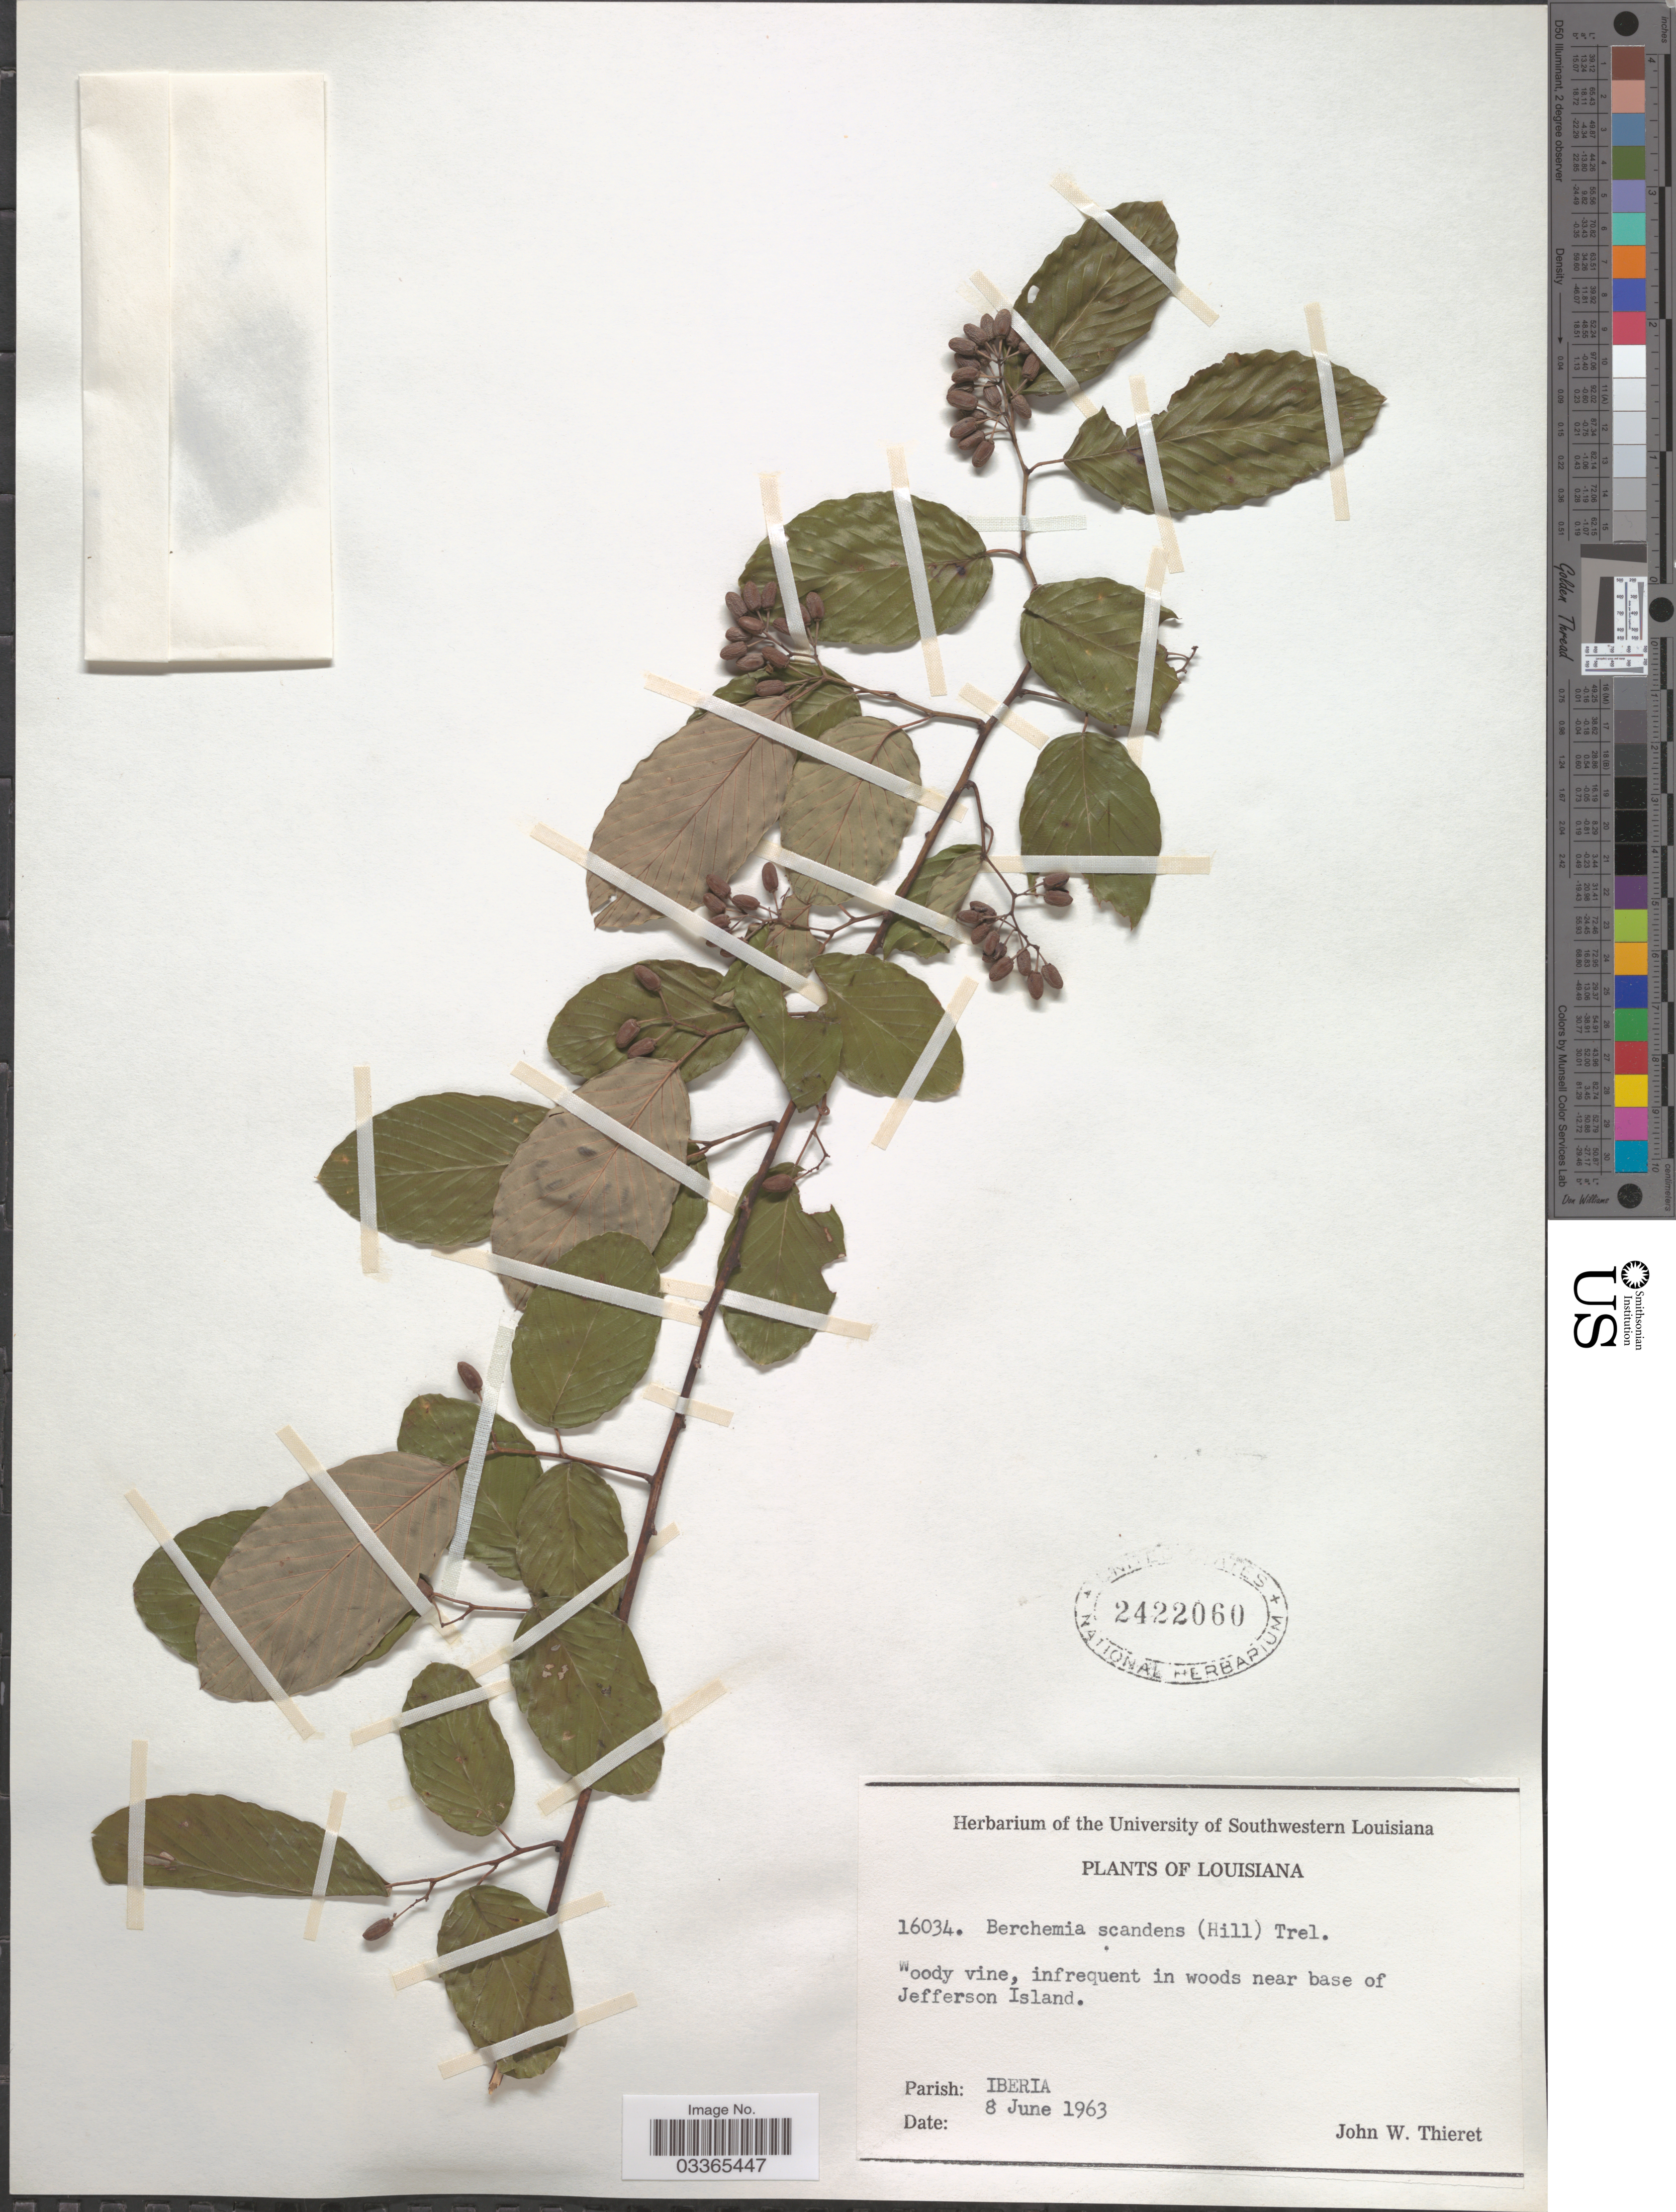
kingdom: Plantae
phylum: Tracheophyta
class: Magnoliopsida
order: Rosales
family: Rhamnaceae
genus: Berchemia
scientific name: Berchemia scandens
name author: (Hill) K. Koch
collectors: J. W. Thieret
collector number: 16034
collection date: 1963-06-08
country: United States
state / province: Louisiana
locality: In woods near base of Jefferson Island. Parish: Iberia.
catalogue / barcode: US 2422060